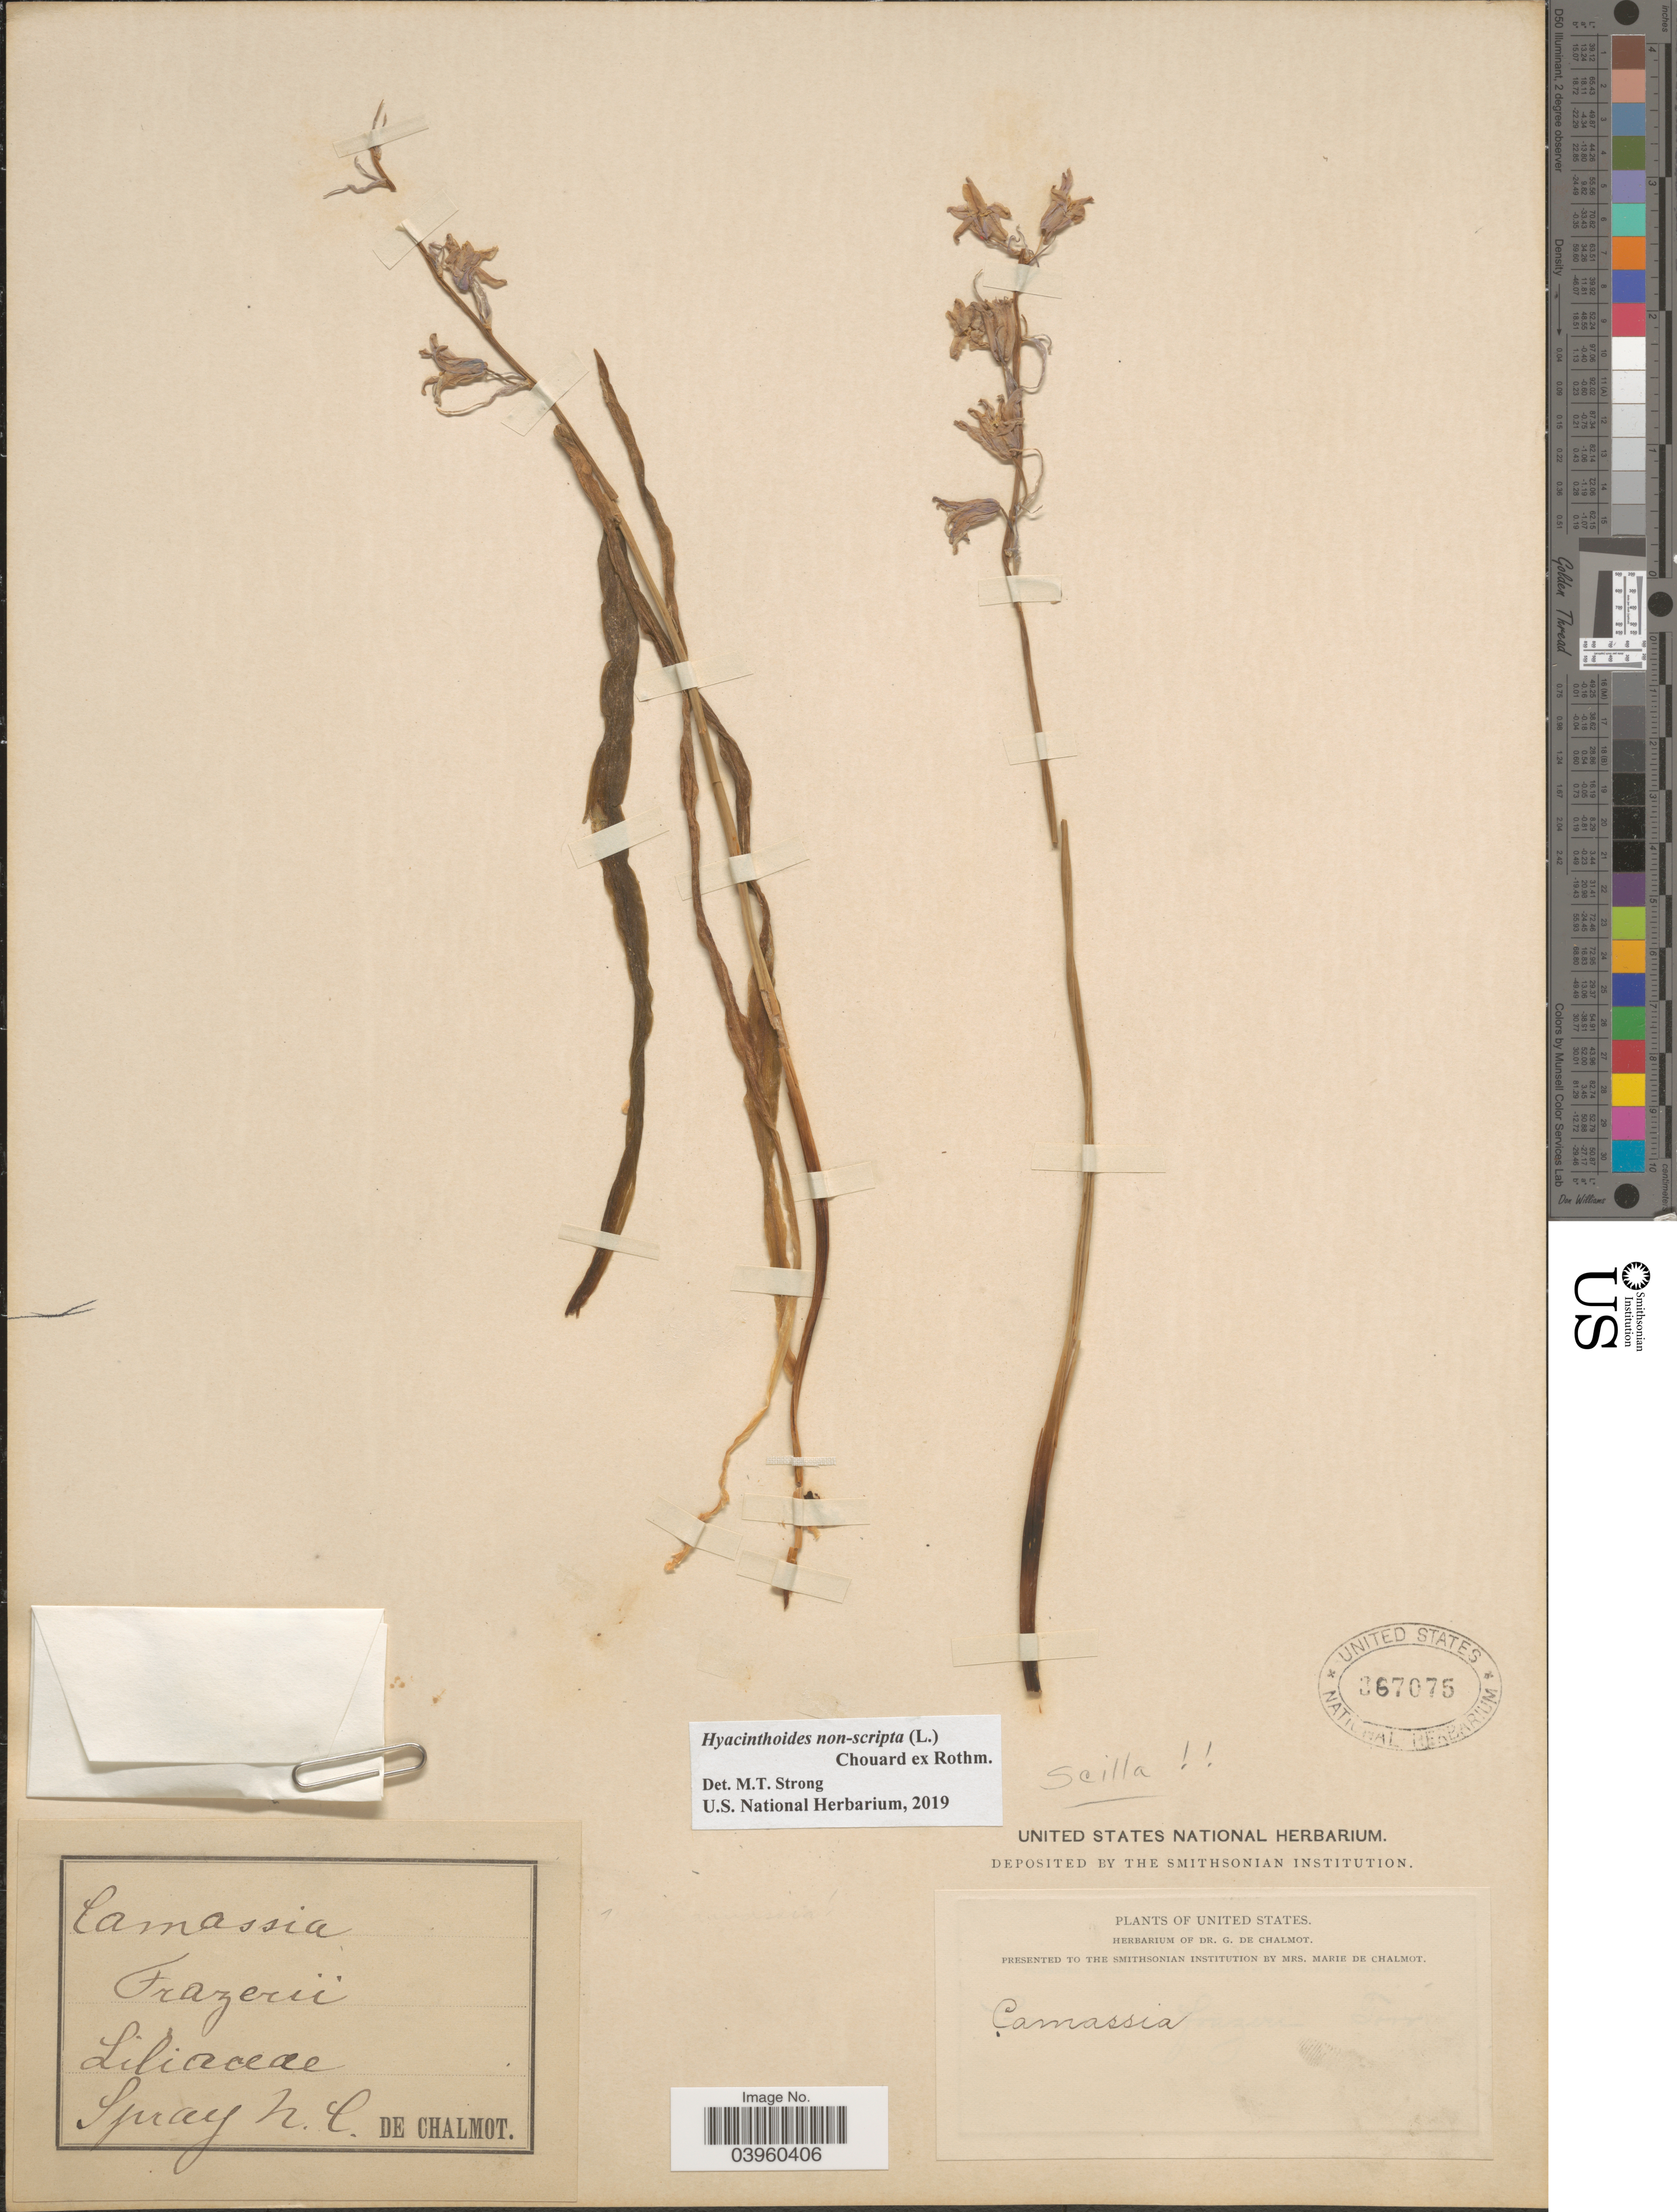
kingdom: Plantae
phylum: Tracheophyta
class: Liliopsida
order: Asparagales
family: Asparagaceae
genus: Hyacinthoides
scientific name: Hyacinthoides non-scripta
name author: (L.) Chouard ex Rothm.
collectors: G. de Chalmot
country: United States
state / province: North Carolina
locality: Spray.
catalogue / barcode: US 367075